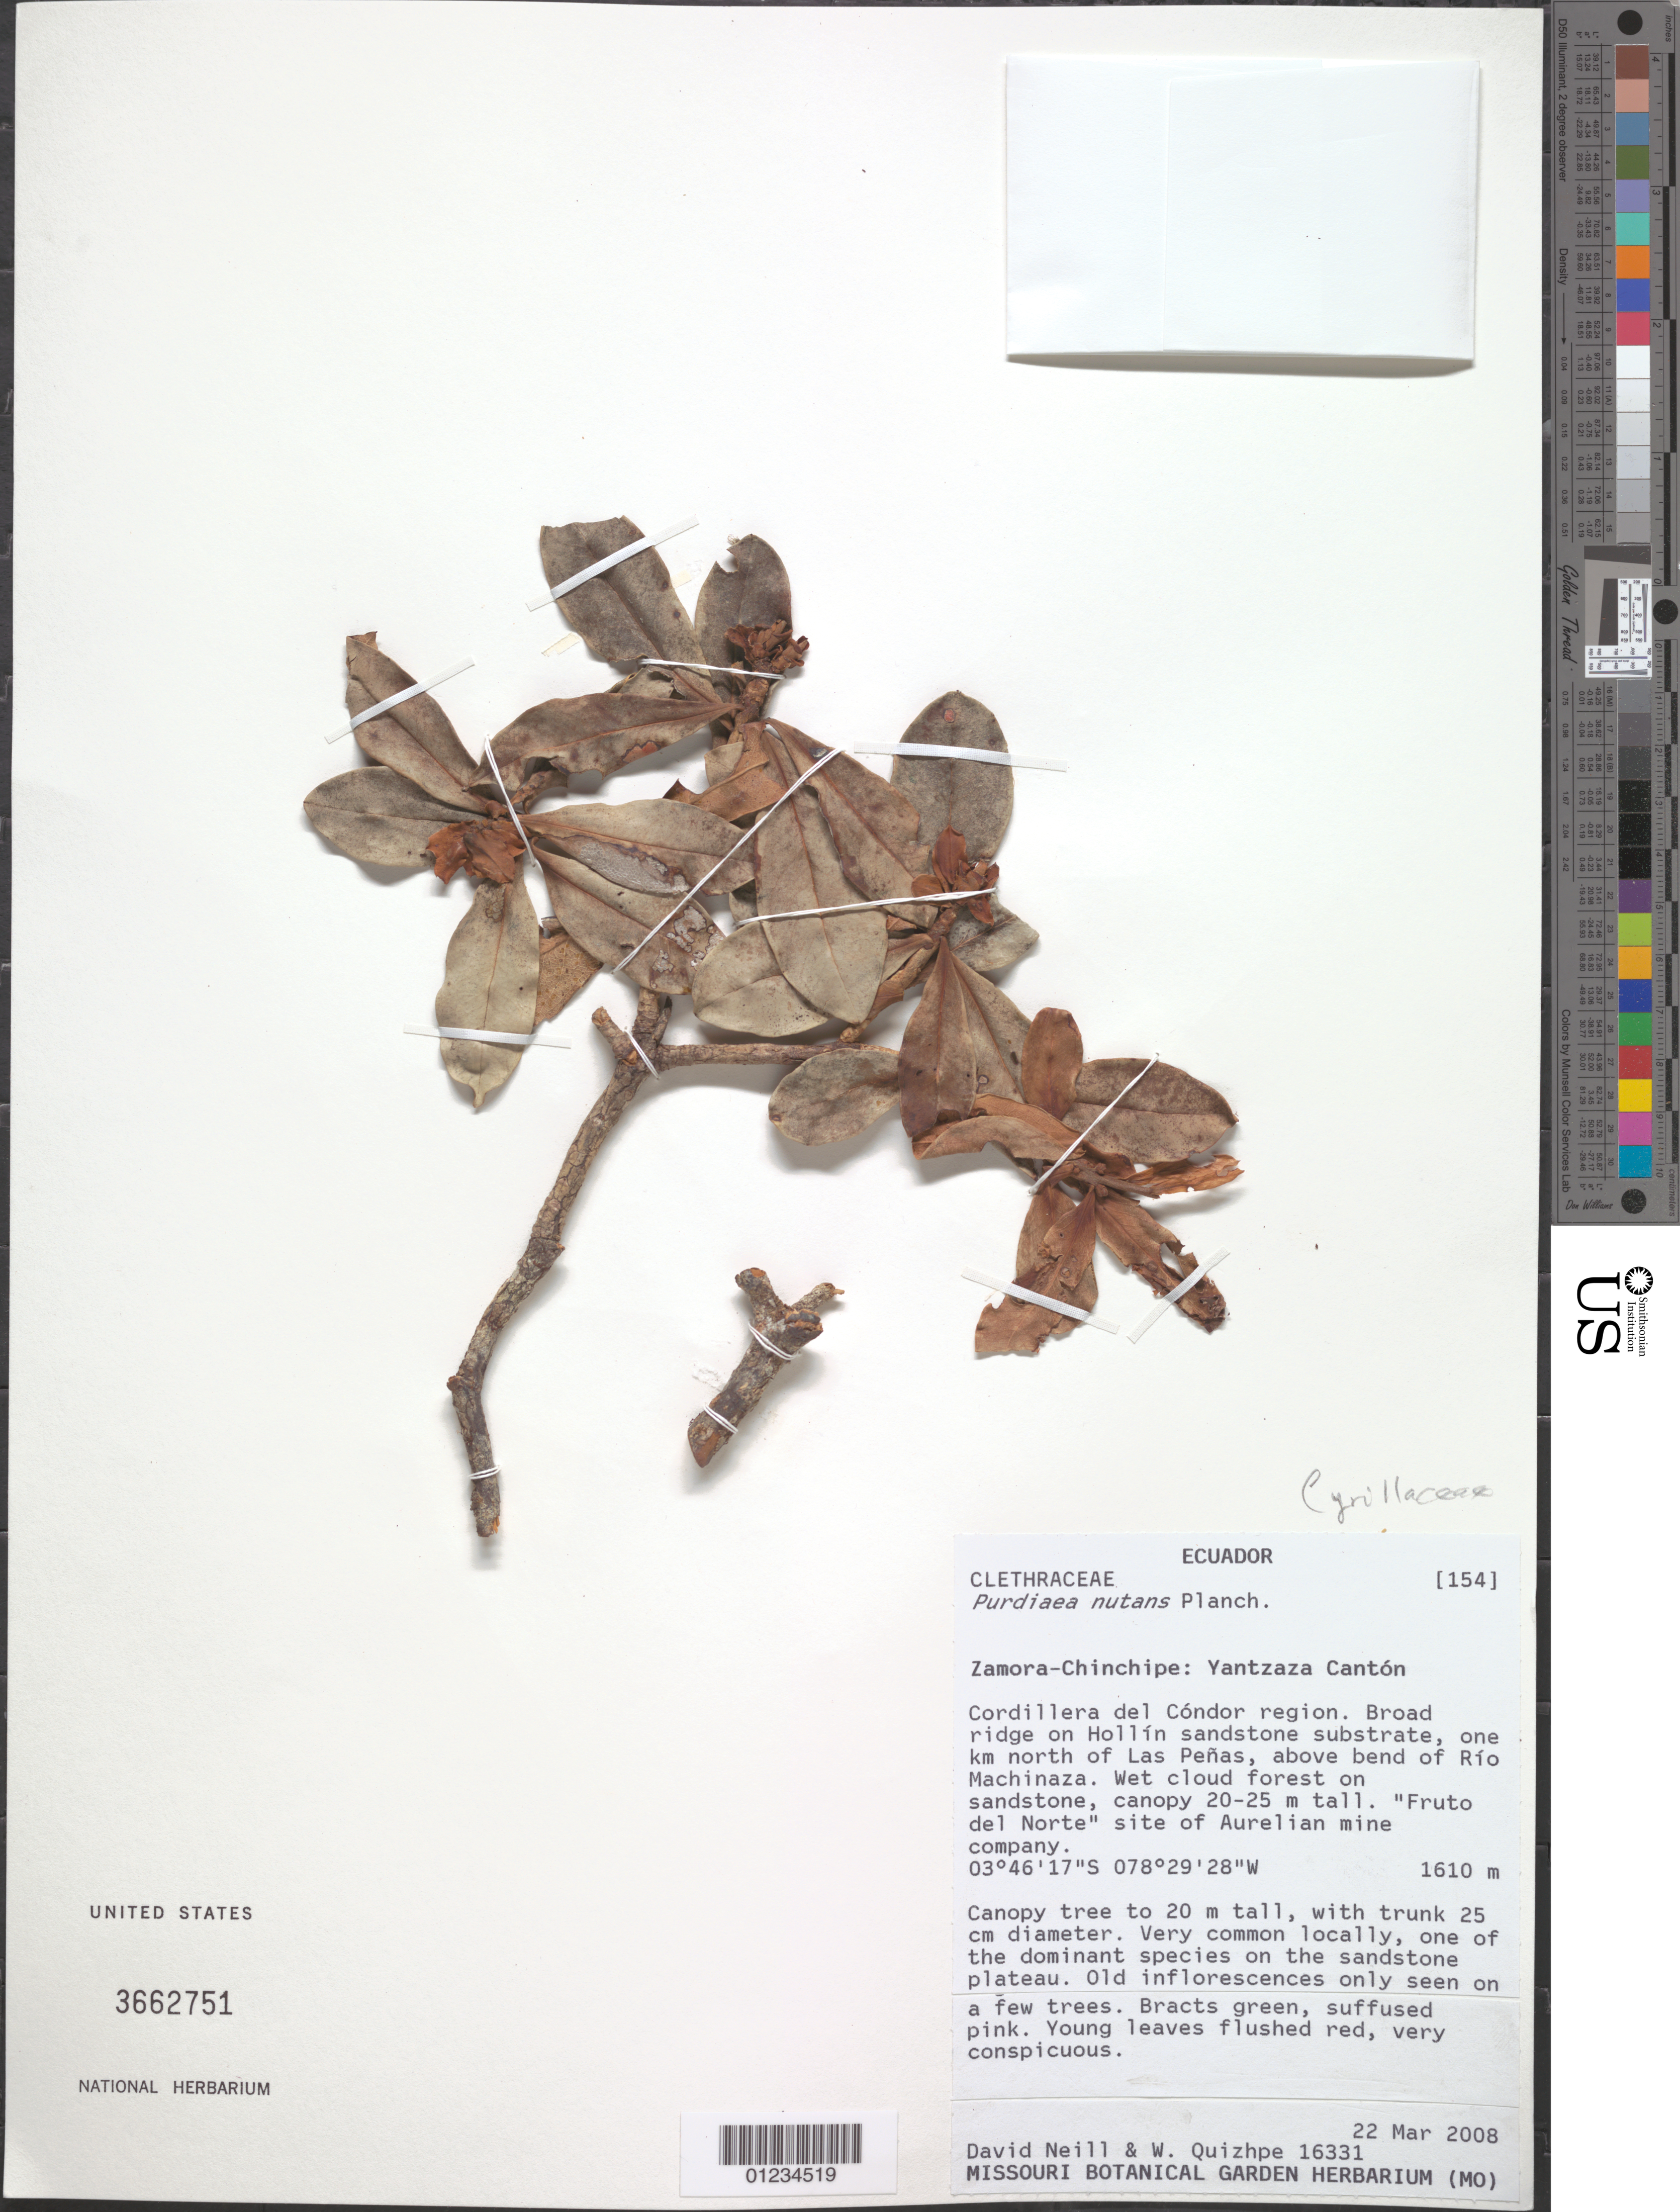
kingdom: Plantae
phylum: Tracheophyta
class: Magnoliopsida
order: Ericales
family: Clethraceae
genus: Purdiaea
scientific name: Purdiaea nutans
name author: Planch.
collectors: D. A. Neill & W. Quizhpe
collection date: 2008-03-22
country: Ecuador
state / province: Zamora-Chinchipe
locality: Yantzaza Canton: Cordillera del Condor region. Broad ridge on Holllin sandstone substrate, one km north of Las Penas, above bend of Rio Machinaza. Wet cloud forest on sandstone, canopy 20-25 m tall. "Fruto del Norte" site of Aurelian mine company.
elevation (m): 1610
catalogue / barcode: US 3662751